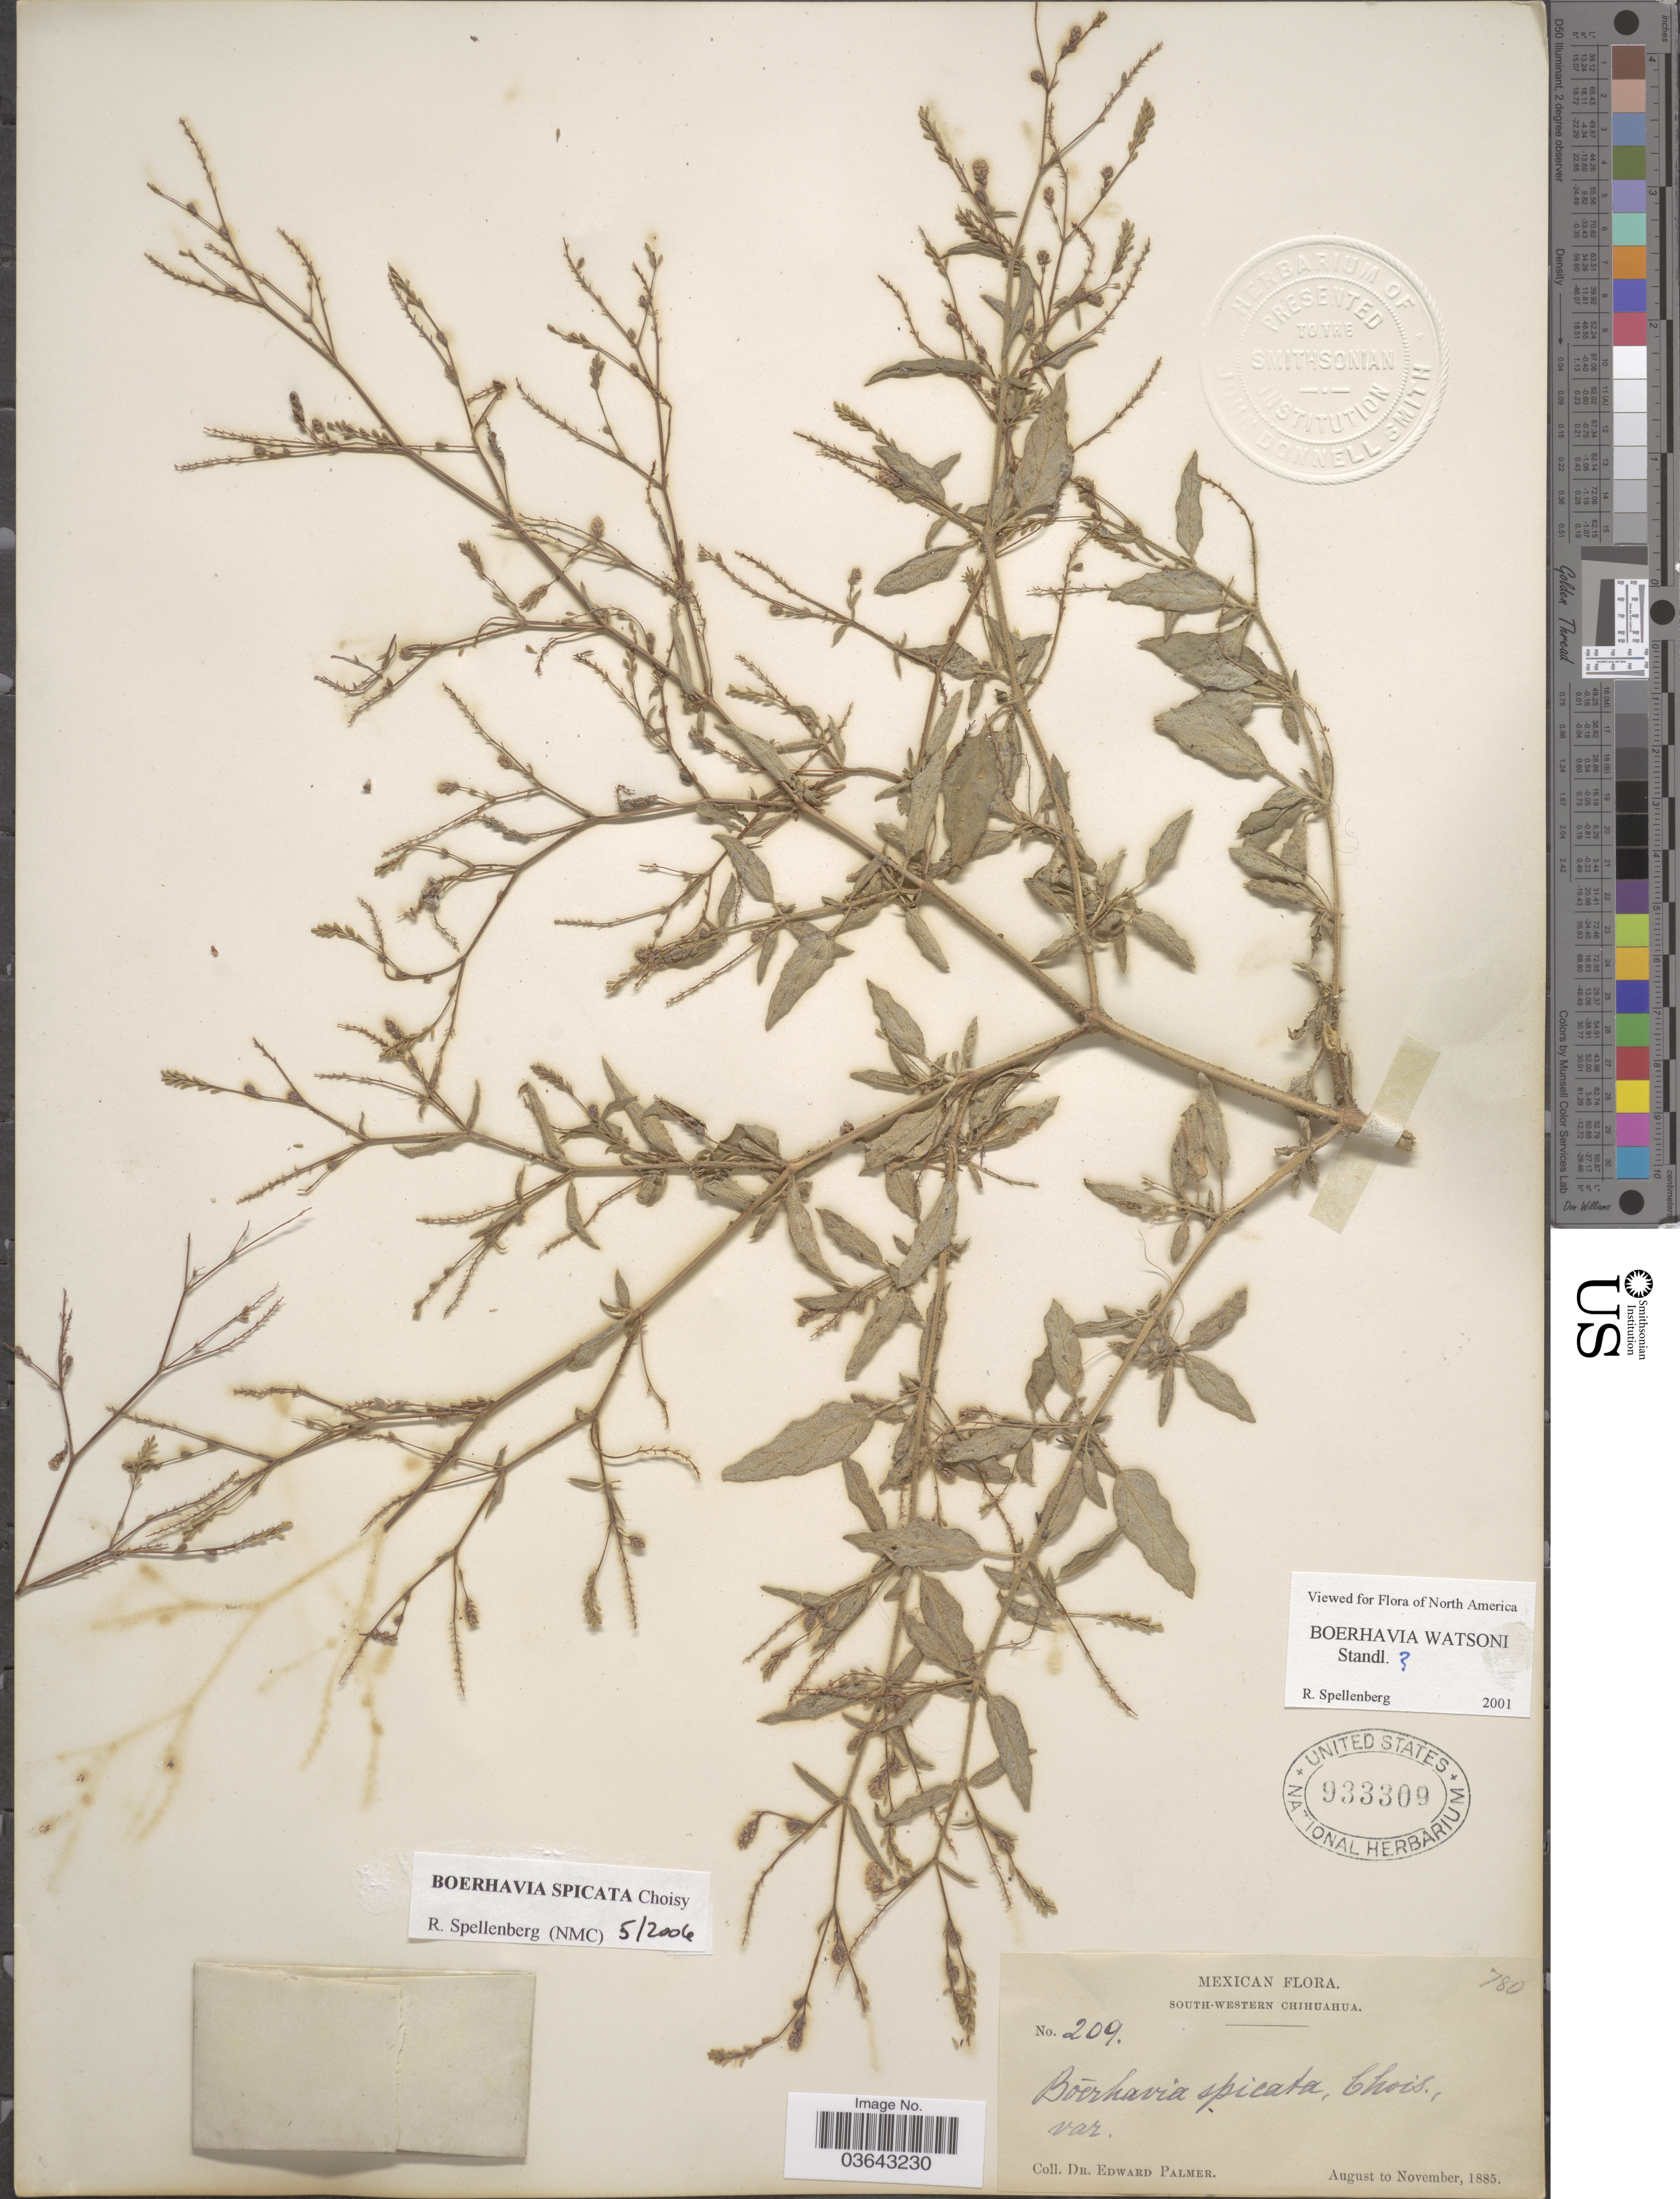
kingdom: Plantae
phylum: Tracheophyta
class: Magnoliopsida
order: Caryophyllales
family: Nyctaginaceae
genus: Boerhavia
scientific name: Boerhavia spicata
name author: Choisy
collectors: E. Palmer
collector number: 209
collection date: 1885-08/1885-11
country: Mexico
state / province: Chihuahua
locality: South-western Chihuahua.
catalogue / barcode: US 933309